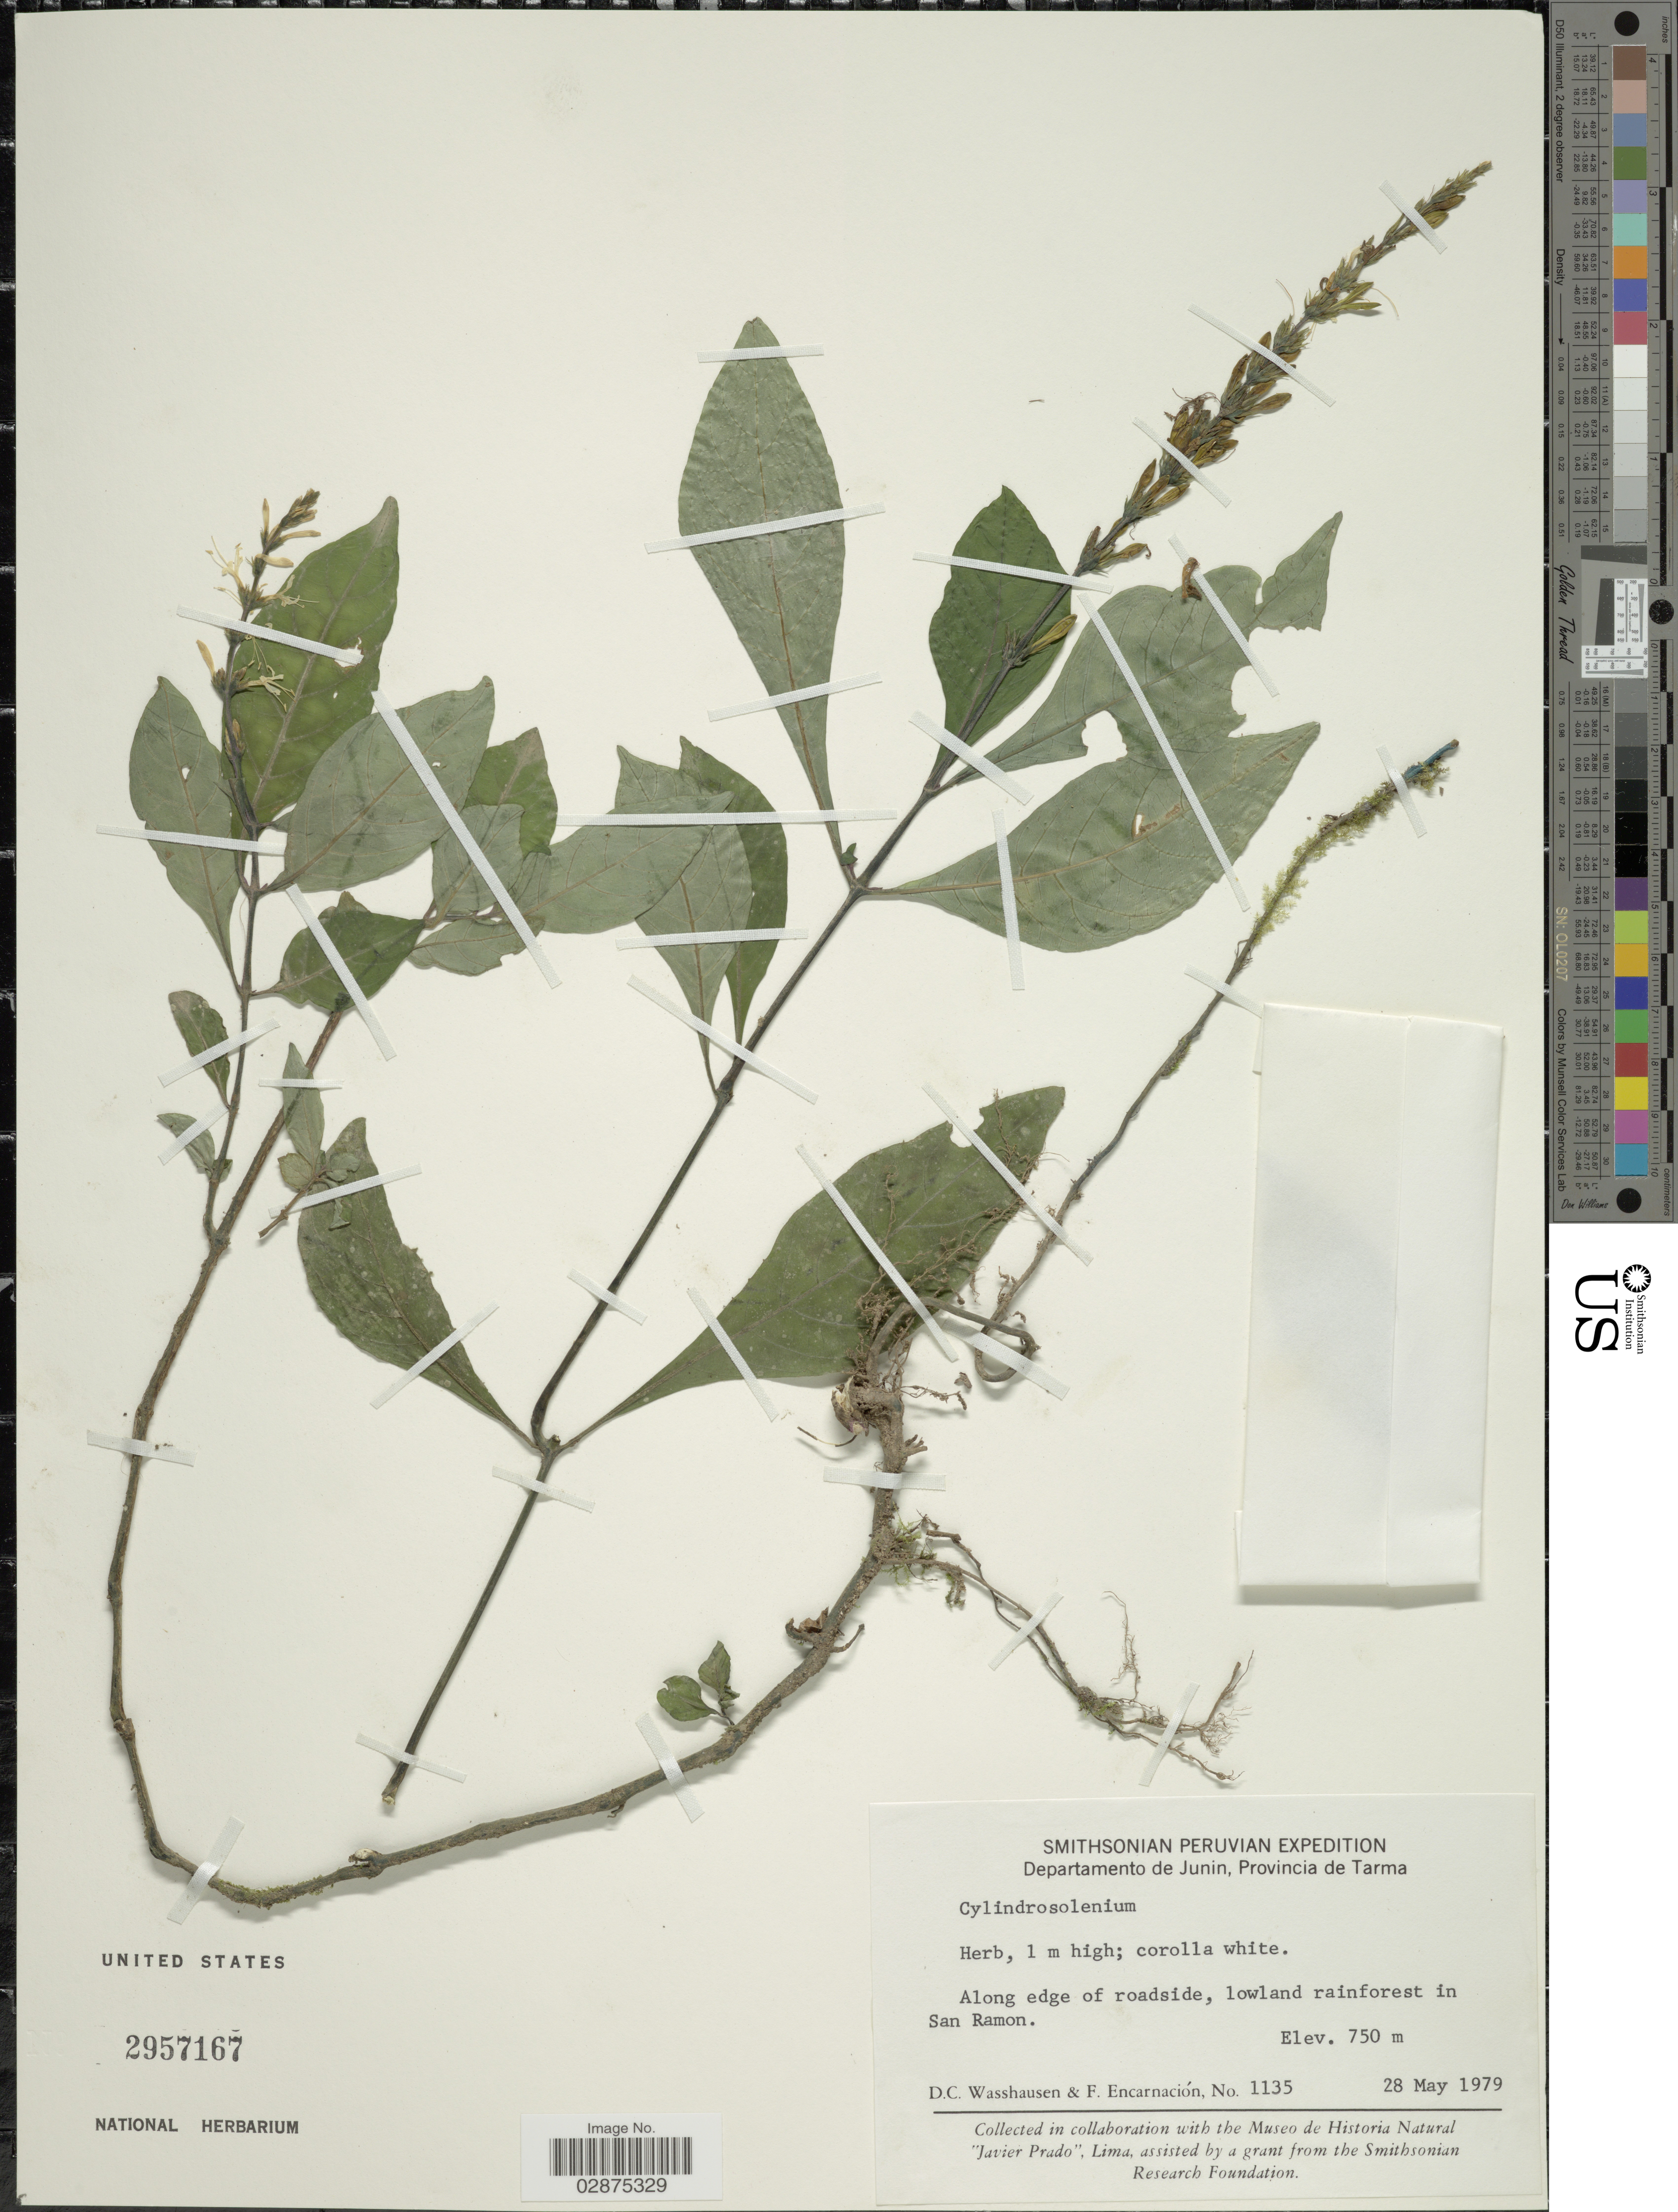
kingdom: Plantae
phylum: Tracheophyta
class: Magnoliopsida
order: Lamiales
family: Acanthaceae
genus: Stenostephanus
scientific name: Stenostephanus sprucei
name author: (Lindau) Wassh. & J.R.I. Wood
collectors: D. C. Wasshausen & F. Encarnación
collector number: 1135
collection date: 1979-05-28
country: Peru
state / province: Junín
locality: Departamento de Junin, Provincia de Tarma. Along edge of roadside, lowland rainforest in San Ramon.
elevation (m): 750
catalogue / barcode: US 2957167